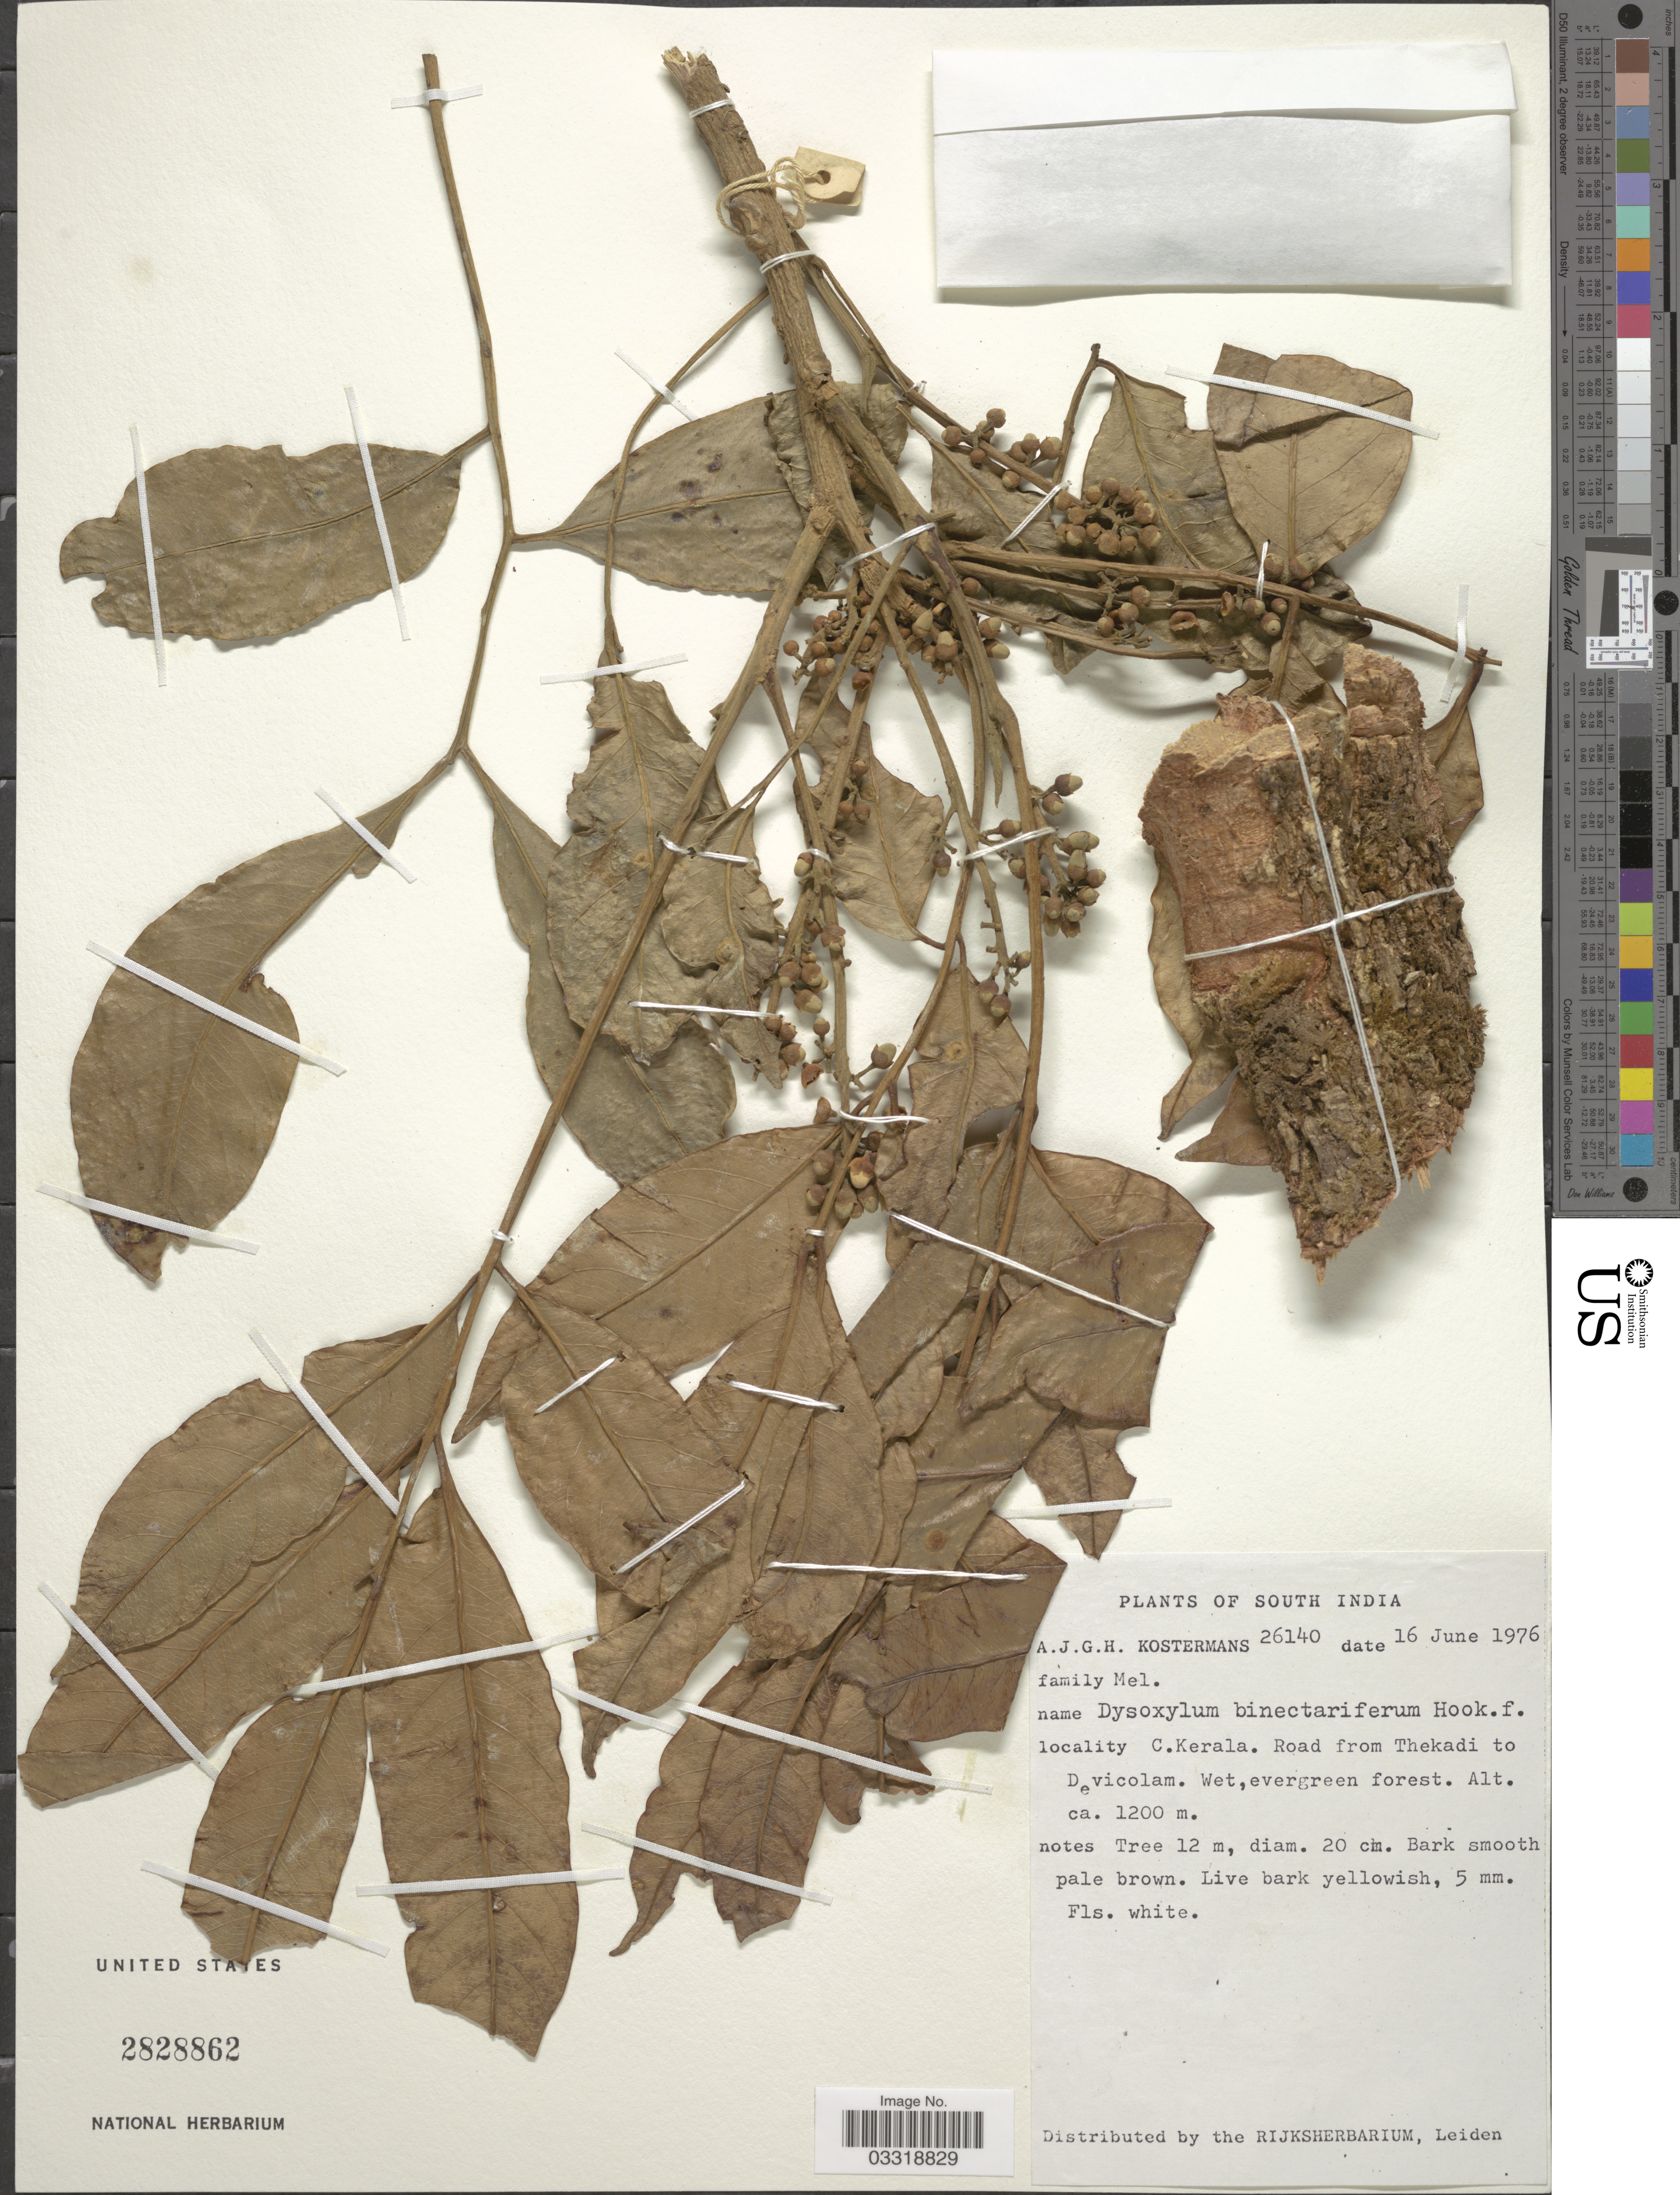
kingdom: Plantae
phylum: Tracheophyta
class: Magnoliopsida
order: Sapindales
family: Meliaceae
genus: Dysoxylum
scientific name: Dysoxylum gotadhora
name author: (Buch.-Ham.) Mabb.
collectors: A. J. G. Kostermans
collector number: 26140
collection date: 1976-06-16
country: India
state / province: Kerala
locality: South India. C. Kerala. Road from Thekadi to Devicolam.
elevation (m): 1200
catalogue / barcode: US 2828862